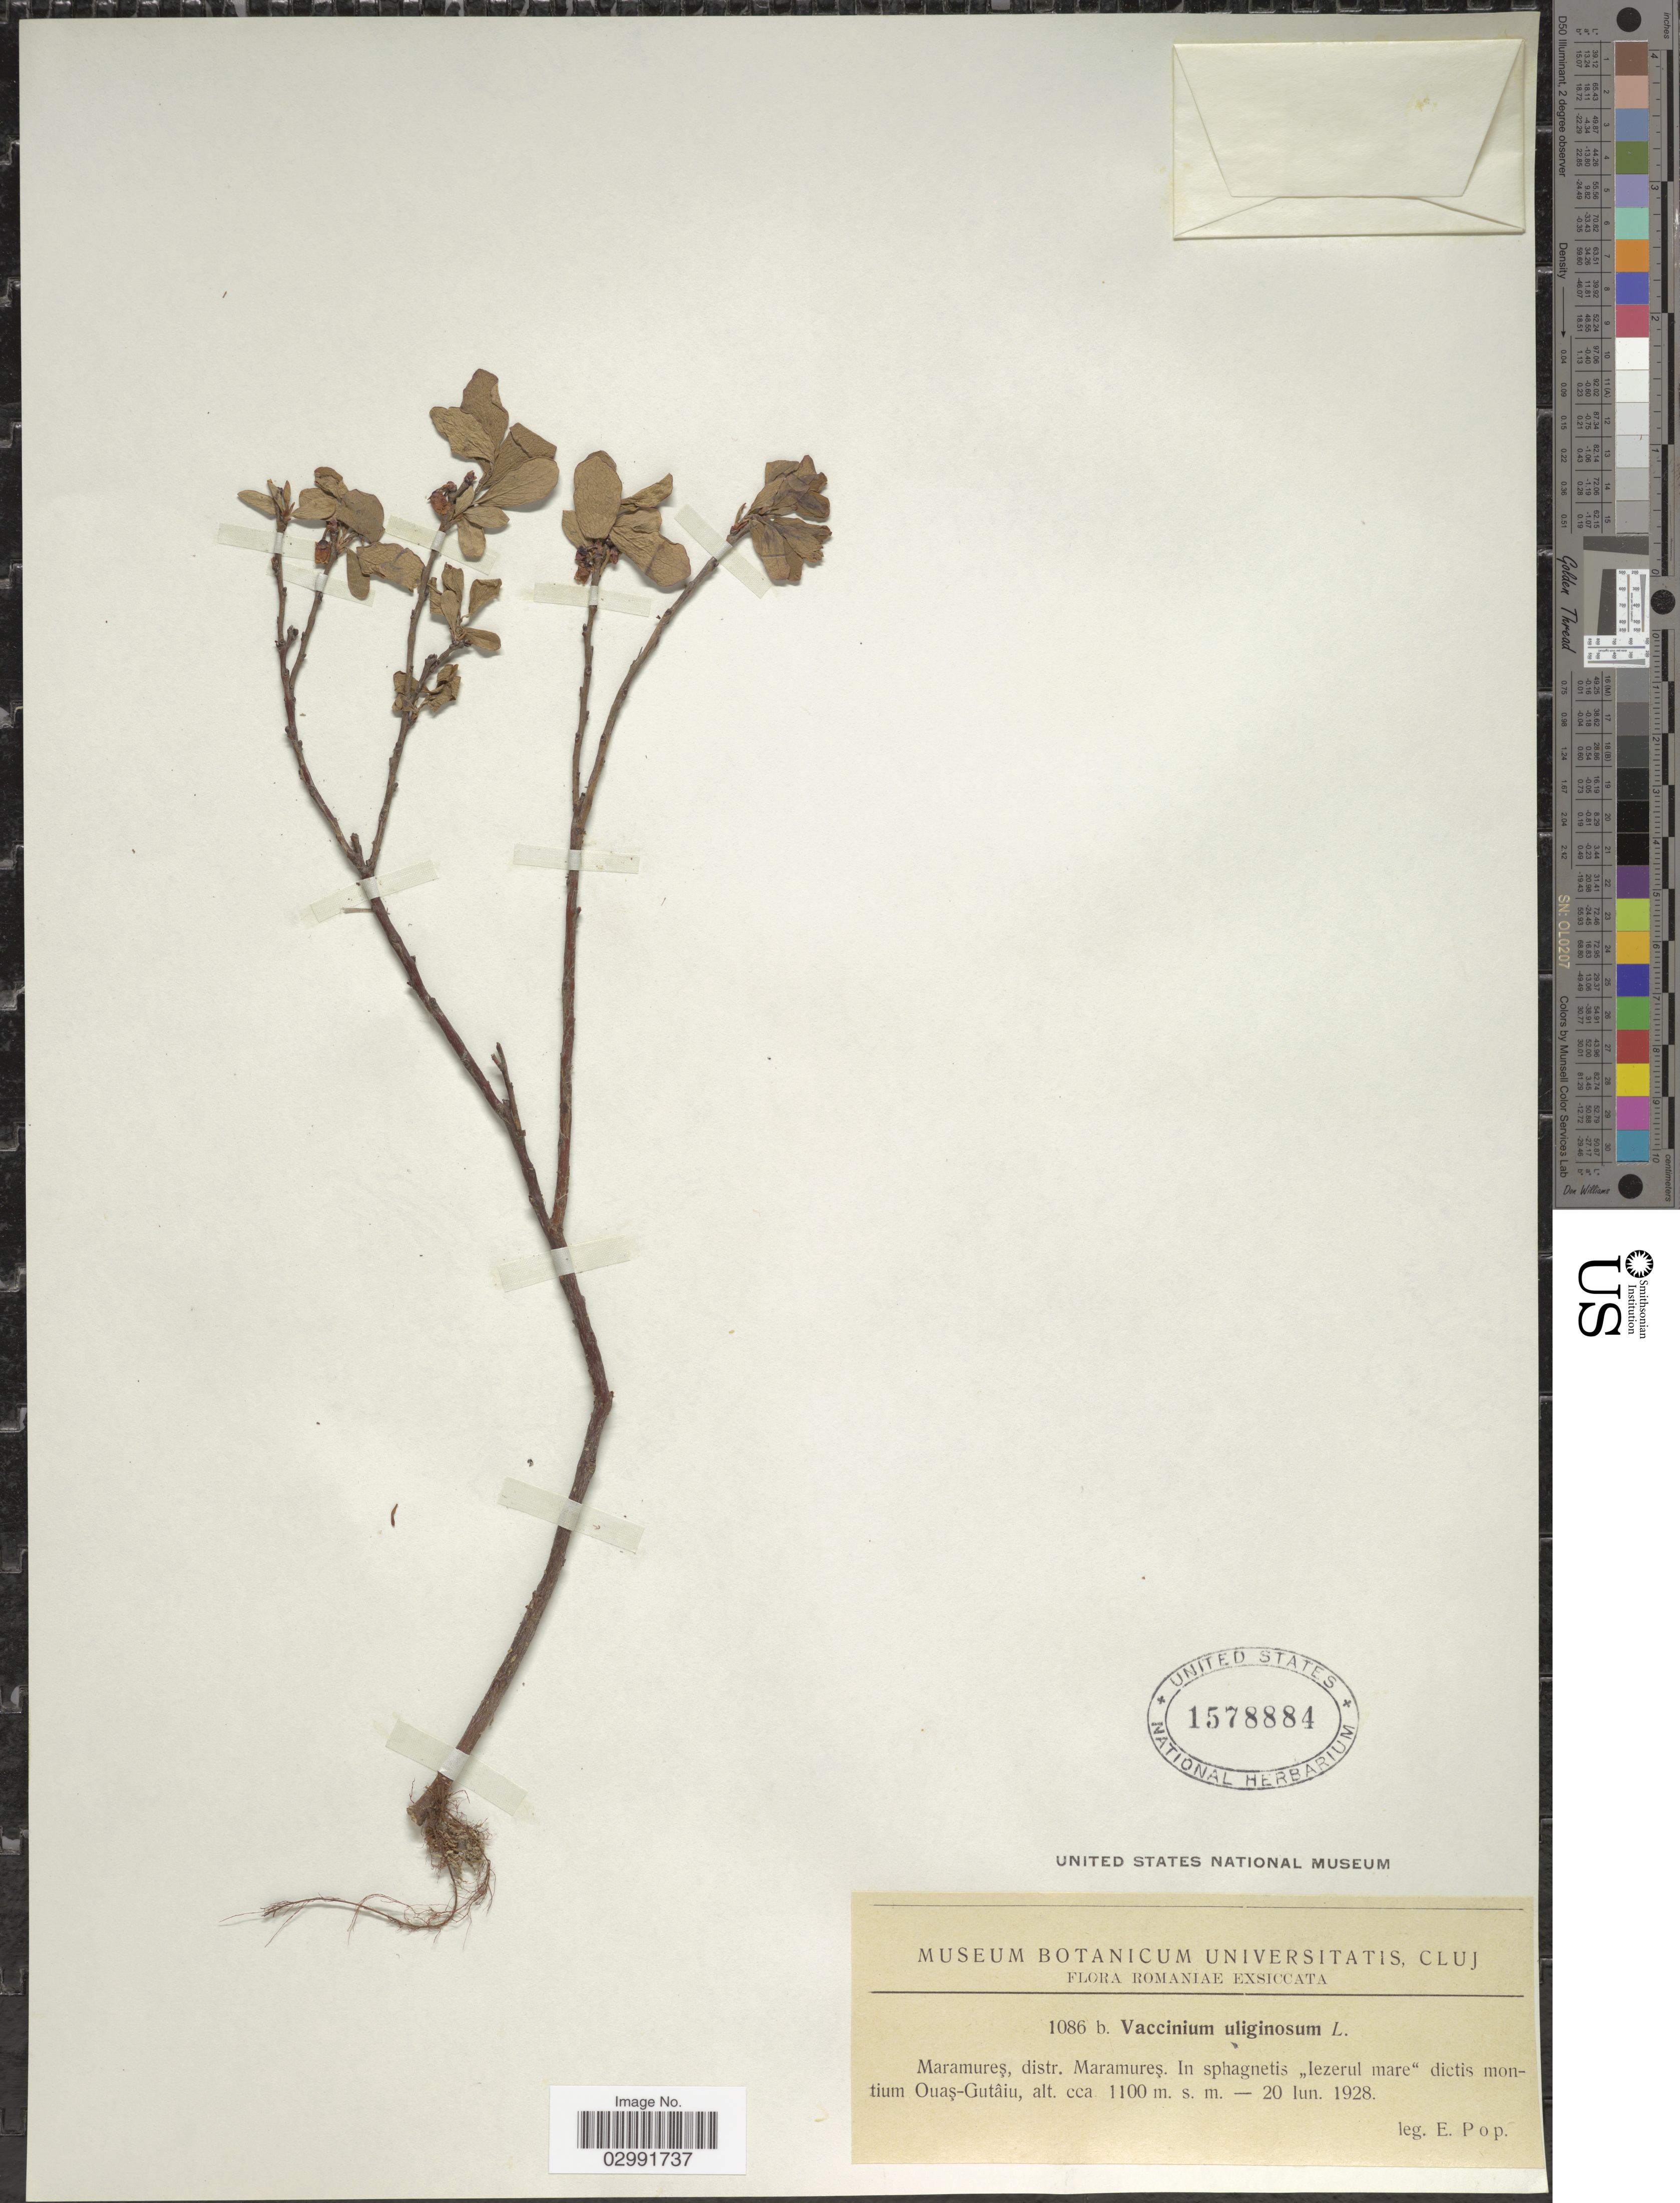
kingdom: Plantae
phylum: Tracheophyta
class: Magnoliopsida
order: Ericales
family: Ericaceae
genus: Vaccinium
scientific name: Vaccinium uliginosum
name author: L.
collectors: E. Pop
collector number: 1086 b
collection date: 1928-06-20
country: Romania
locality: Maramures, distr. Marmures. In sphagnetis "Iezerul mare" dictis montium Ouas-Gutâiu.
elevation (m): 1100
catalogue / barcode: US 1578884